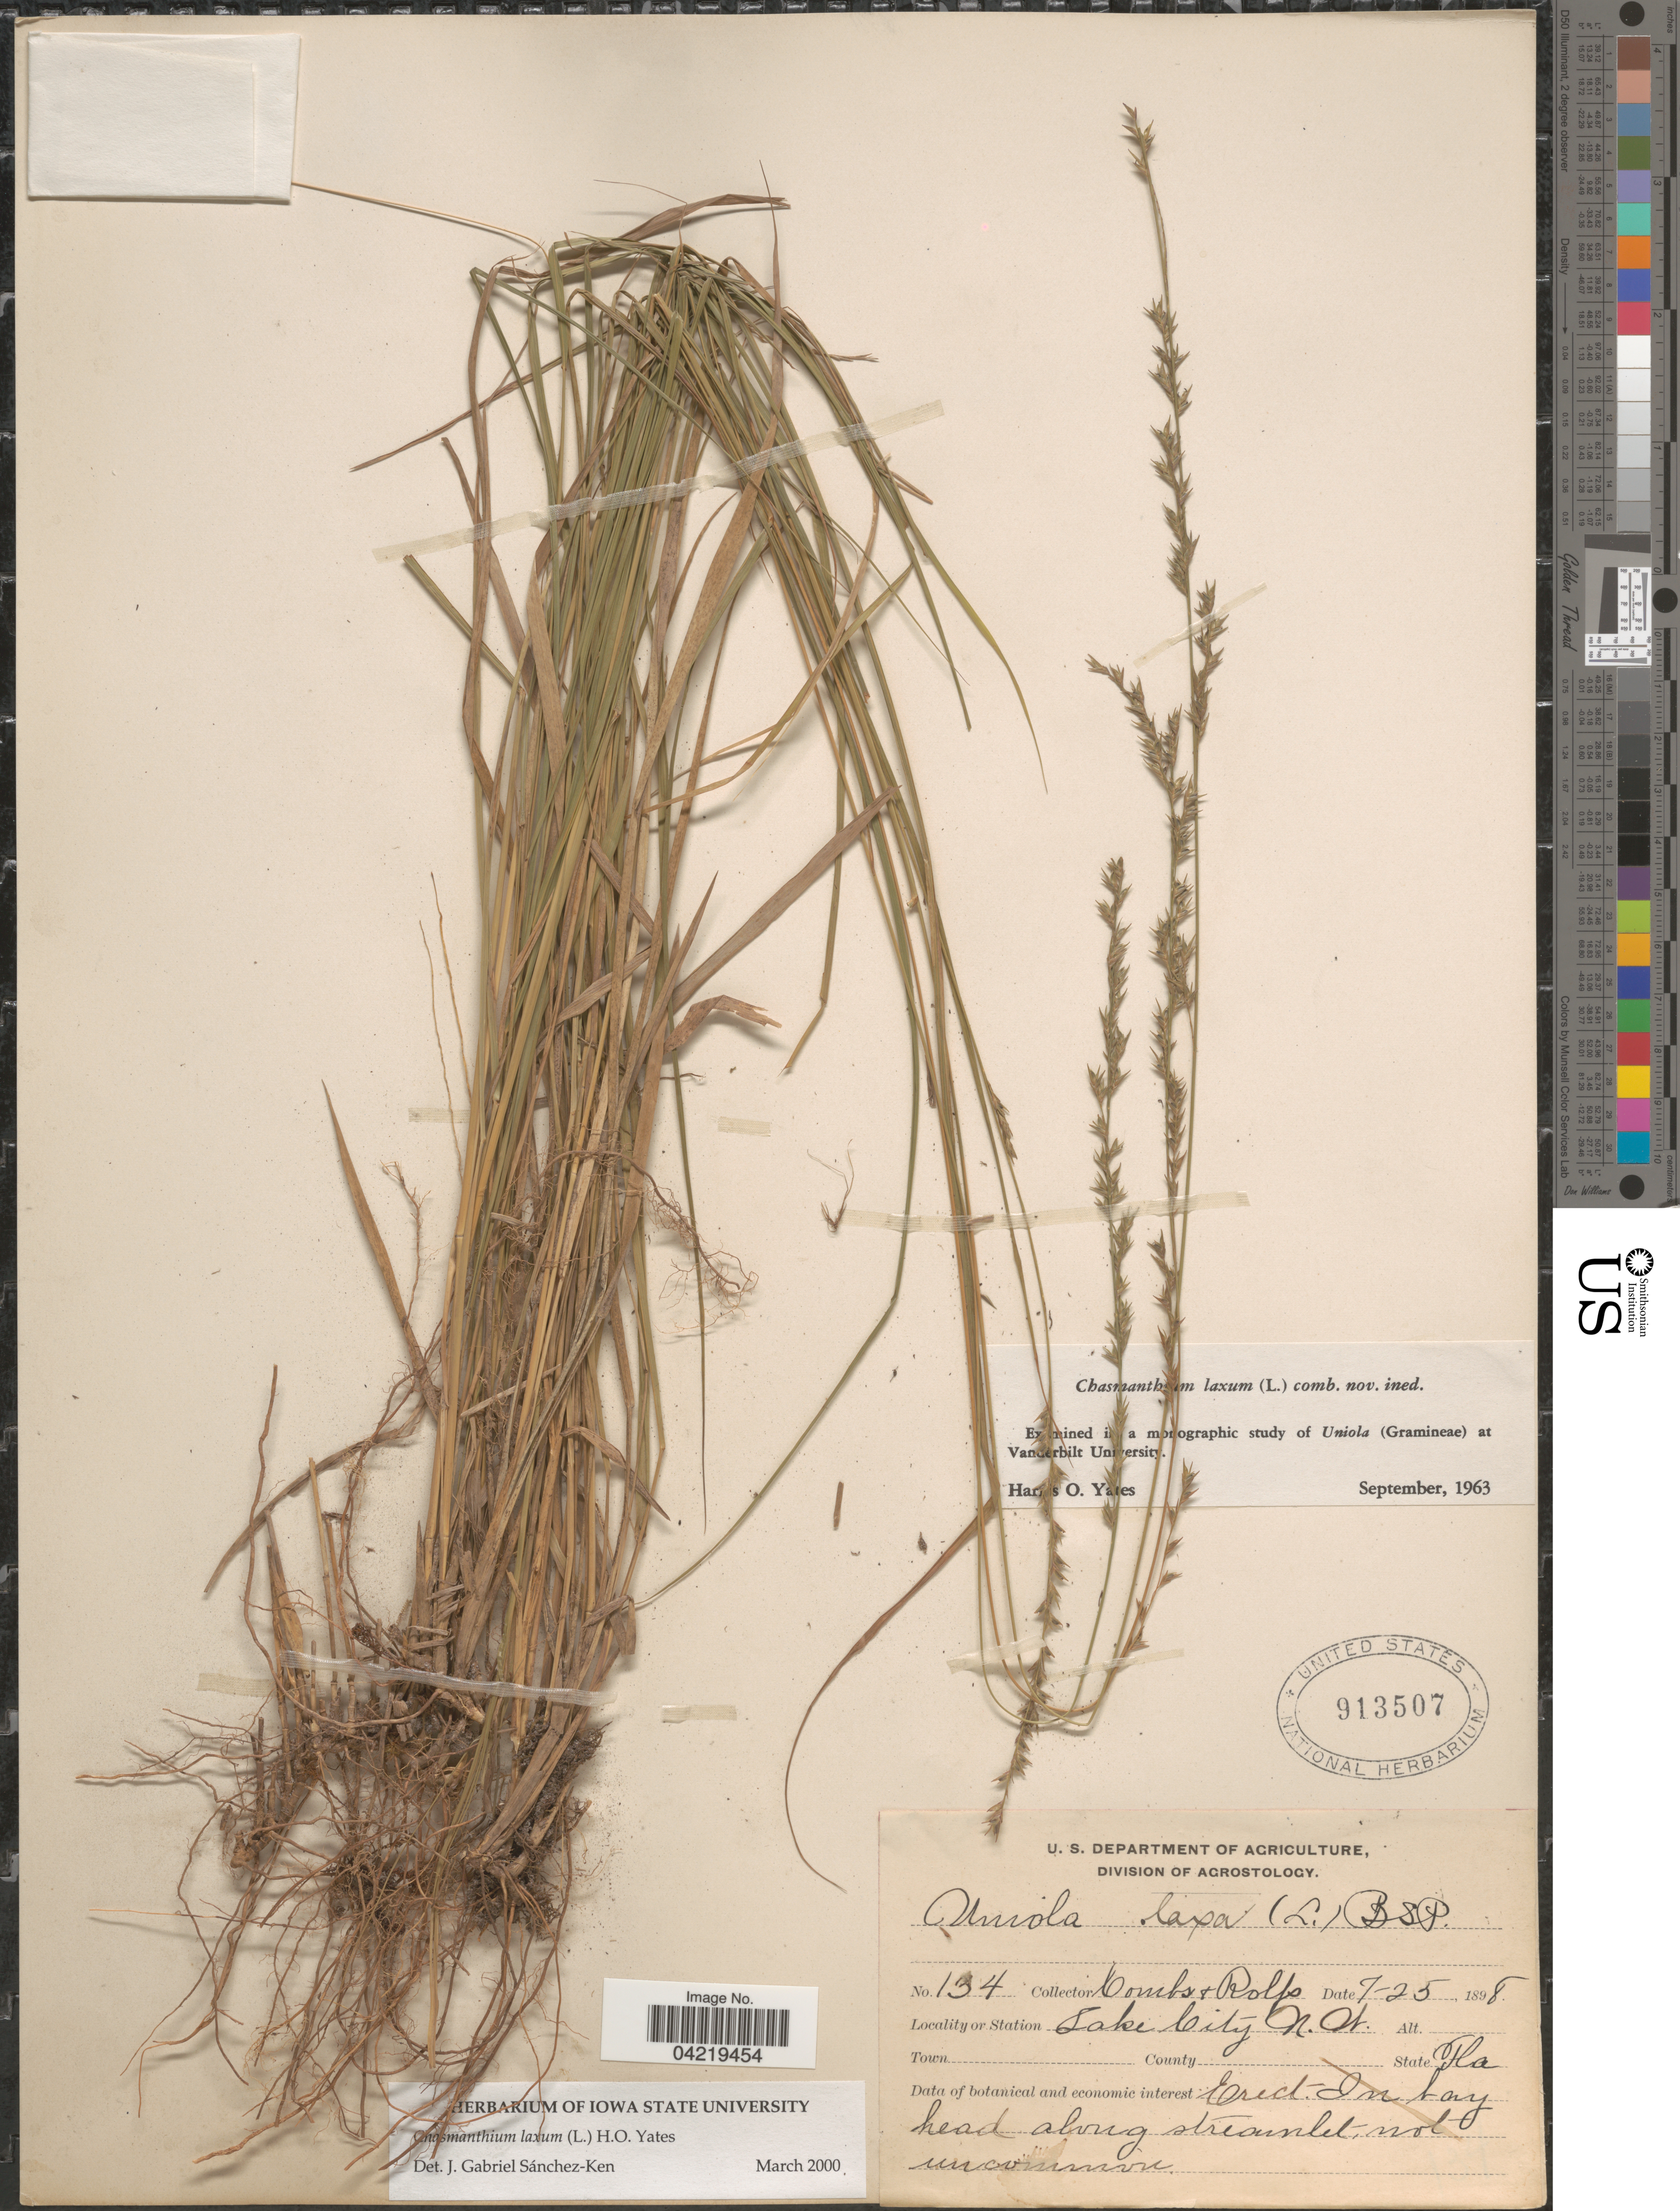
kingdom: Plantae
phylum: Tracheophyta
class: Liliopsida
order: Poales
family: Poaceae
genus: Chasmanthium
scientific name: Chasmanthium laxum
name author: (L.) H.O. Yates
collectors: -. Combs & Rolfs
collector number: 134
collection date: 1898-07-25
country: United States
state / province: Florida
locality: Lake City N. W.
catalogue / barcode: US 913507